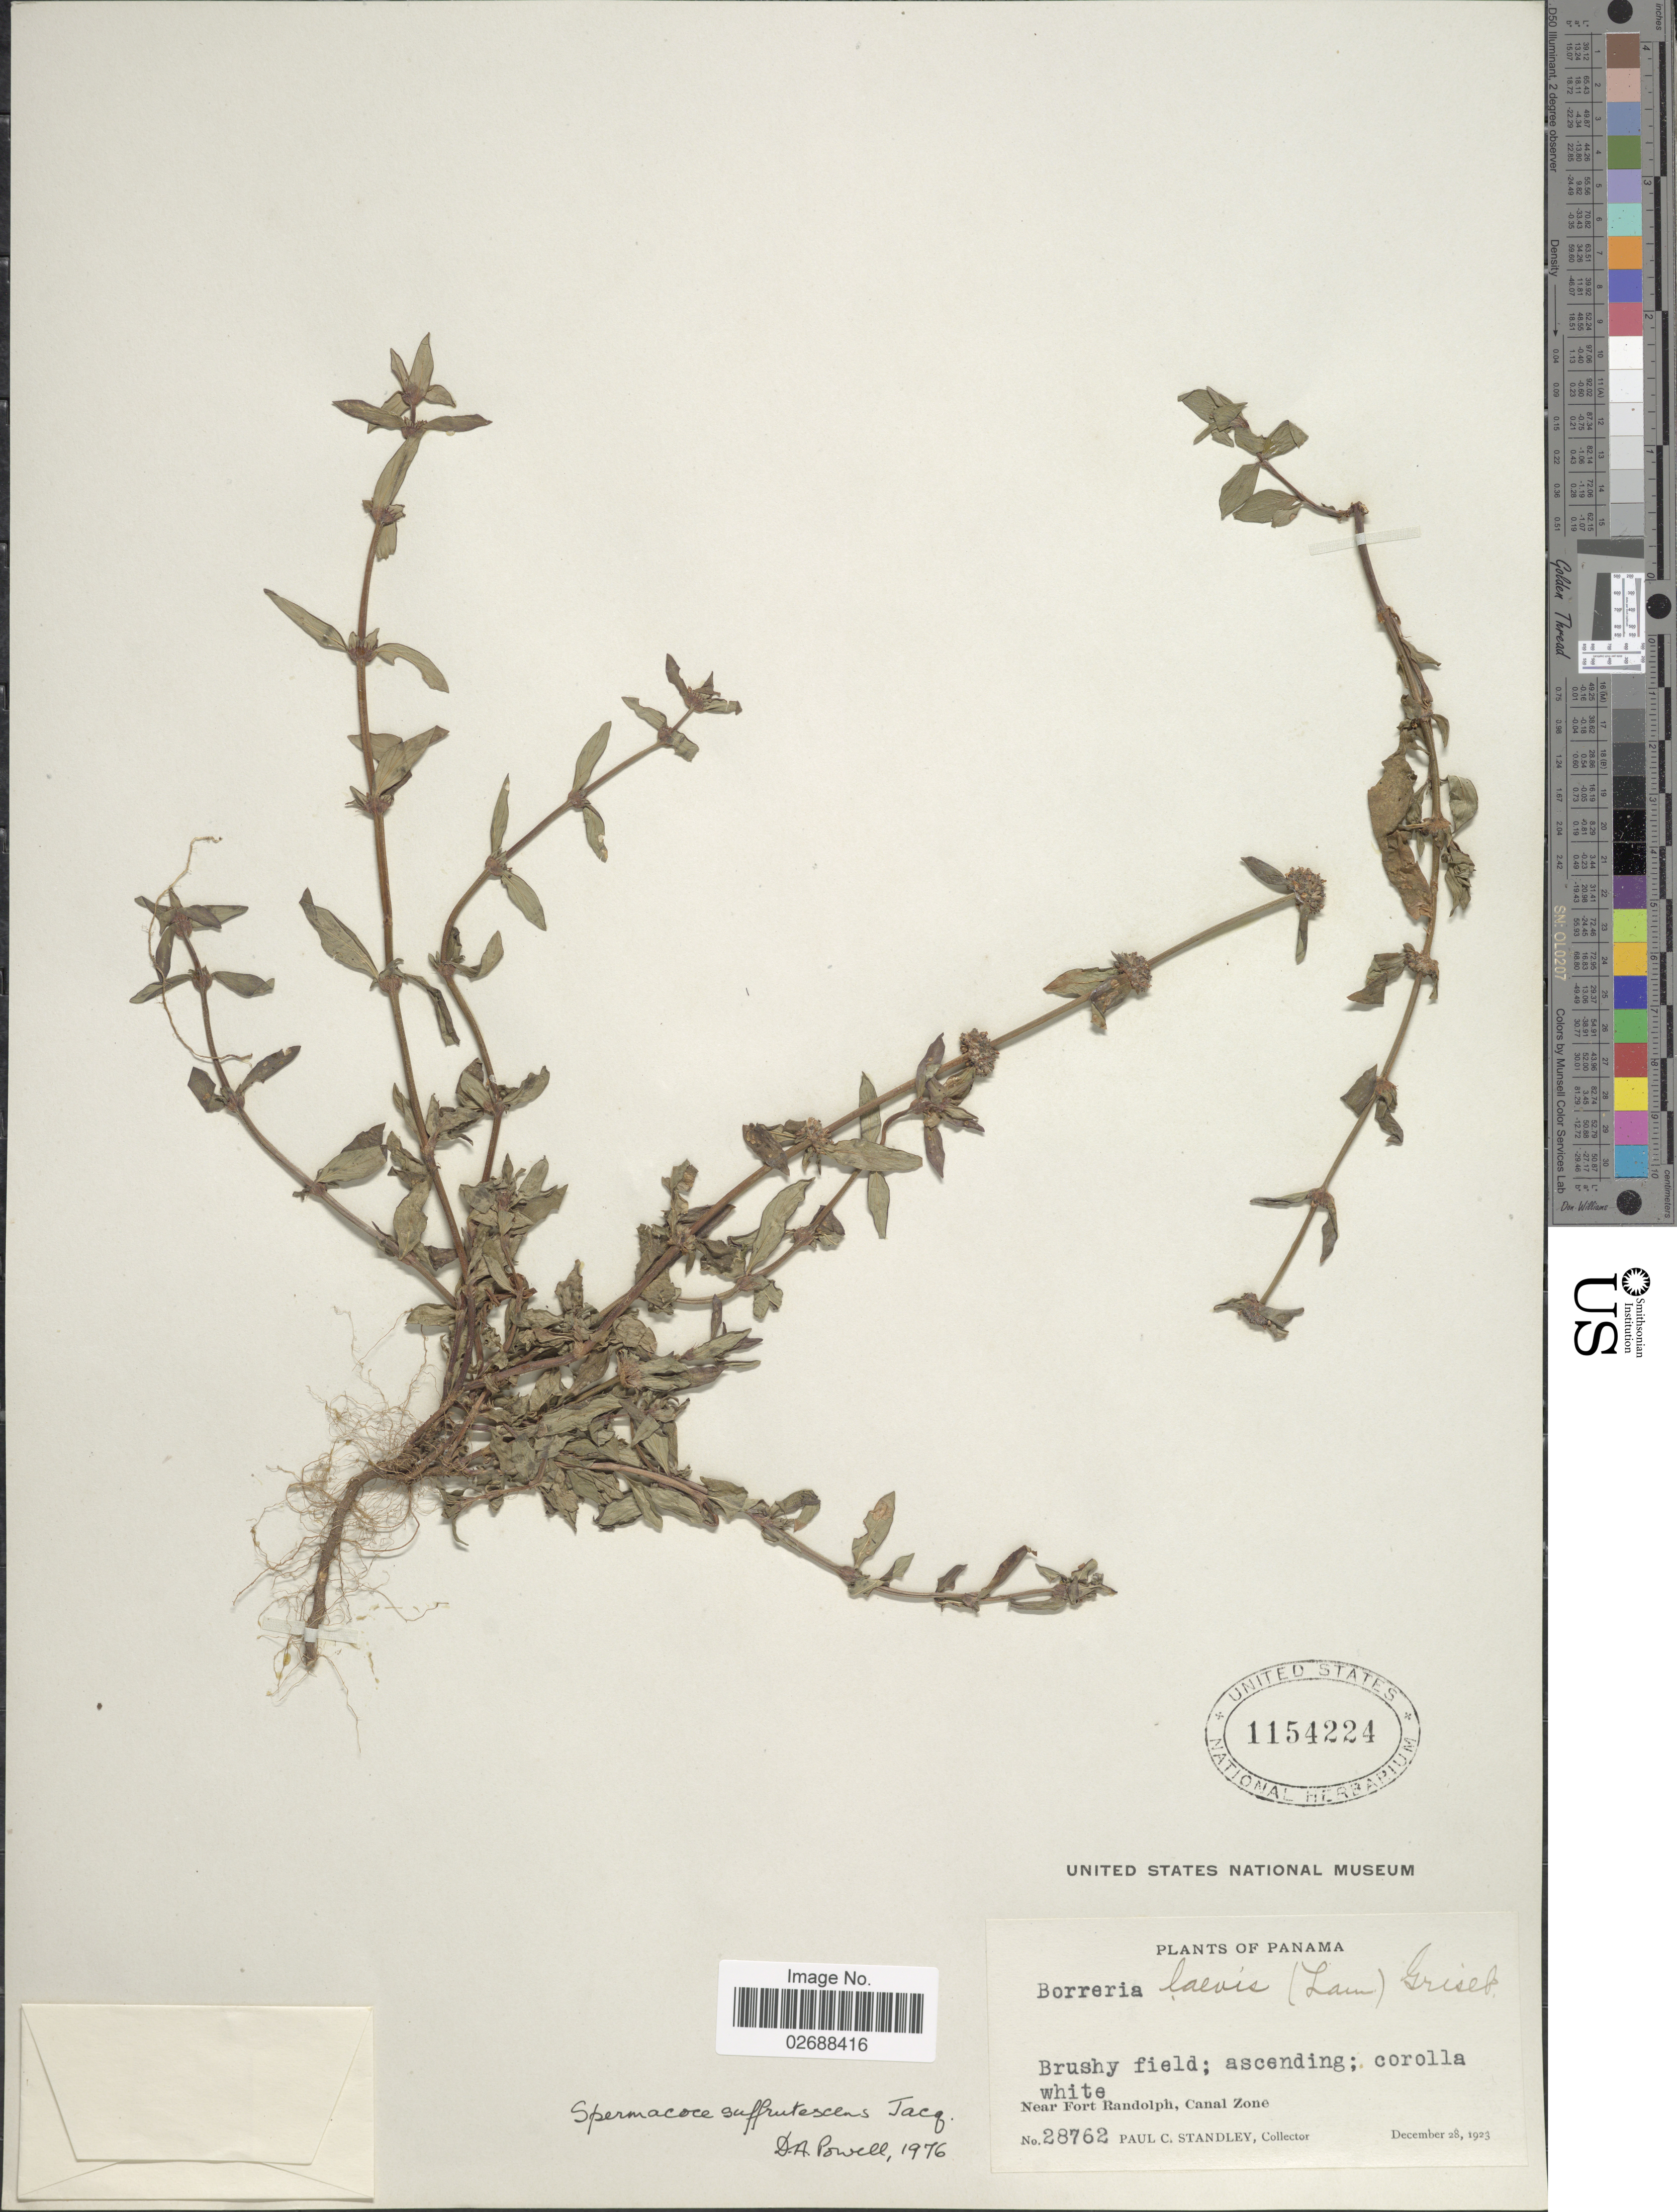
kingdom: Plantae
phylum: Tracheophyta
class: Magnoliopsida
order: Gentianales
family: Rubiaceae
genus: Borreria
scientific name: Borreria assurgens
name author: (Ruiz & Pav.) Griseb.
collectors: P. C. Standley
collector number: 28762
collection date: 1923-12-28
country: Panama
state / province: Colón / Panamá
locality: Near Fort Randolph, Canal Zone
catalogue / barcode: US 1154224